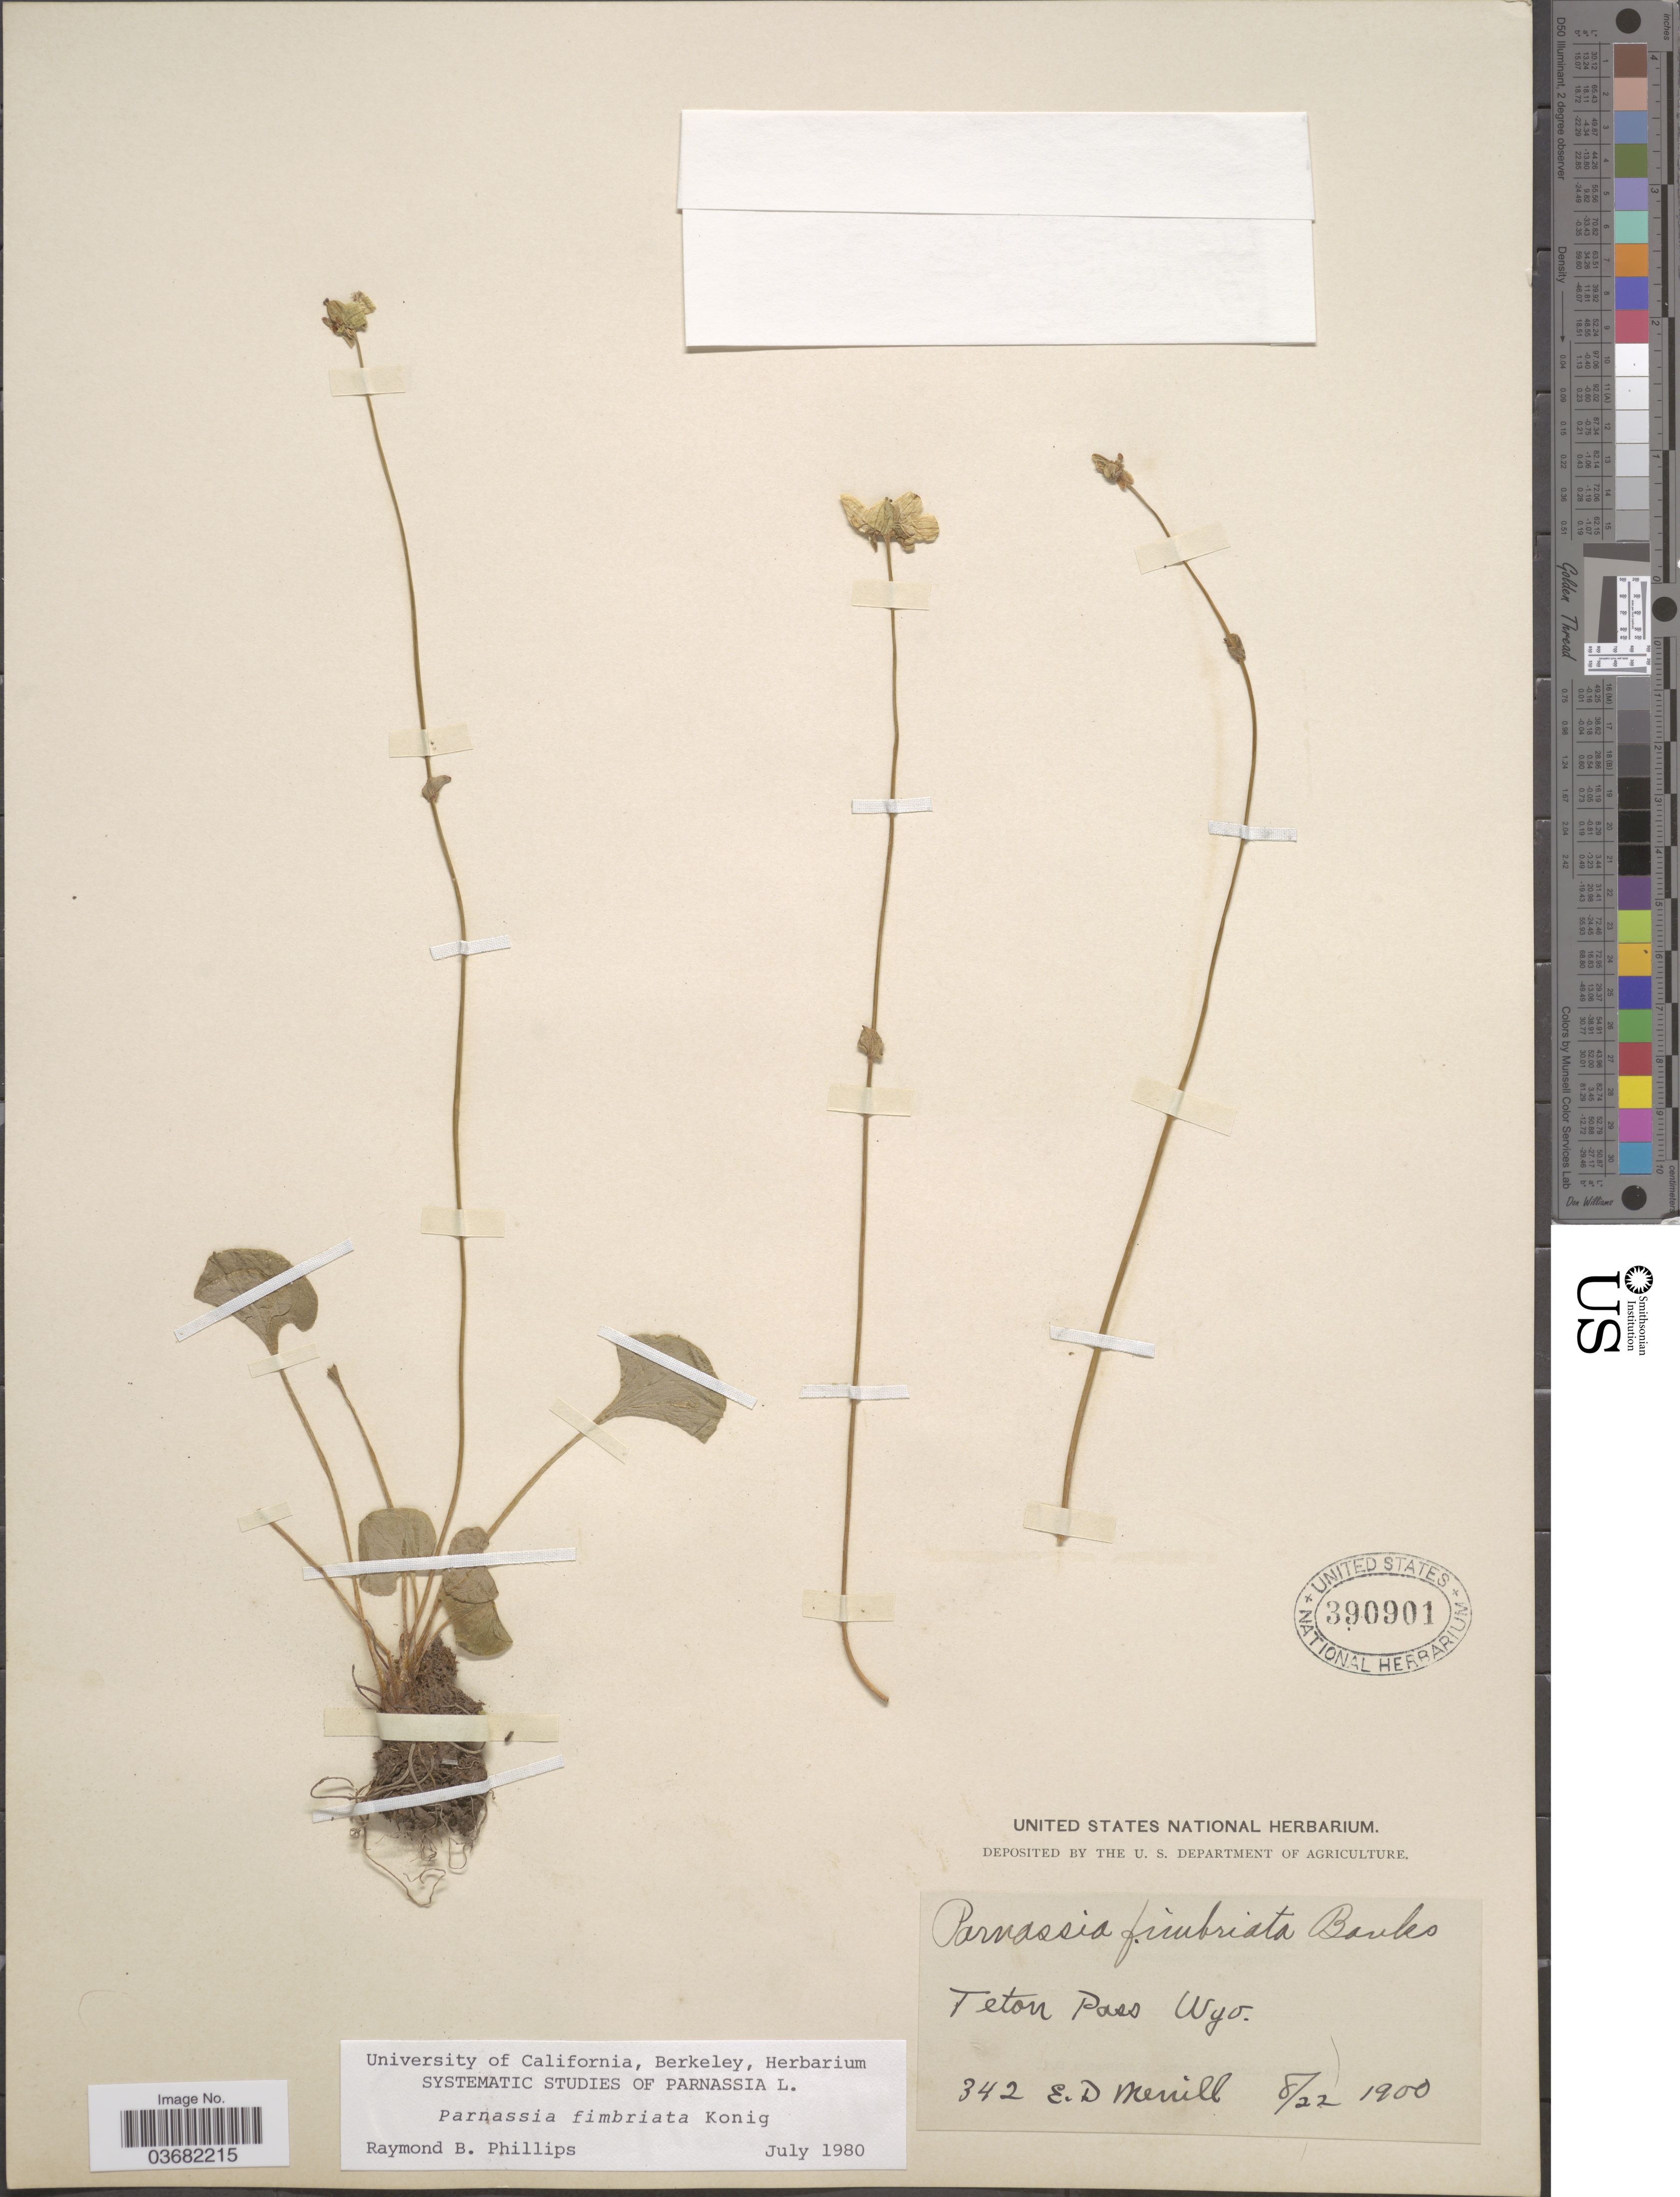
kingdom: Plantae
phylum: Tracheophyta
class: Magnoliopsida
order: Celastrales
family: Parnassiaceae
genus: Parnassia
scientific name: Parnassia fimbriata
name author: K.D. Koenig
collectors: E. D. Merrill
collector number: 342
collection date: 1900-08-22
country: United States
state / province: Wyoming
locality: Teton Pass.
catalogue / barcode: US 390901